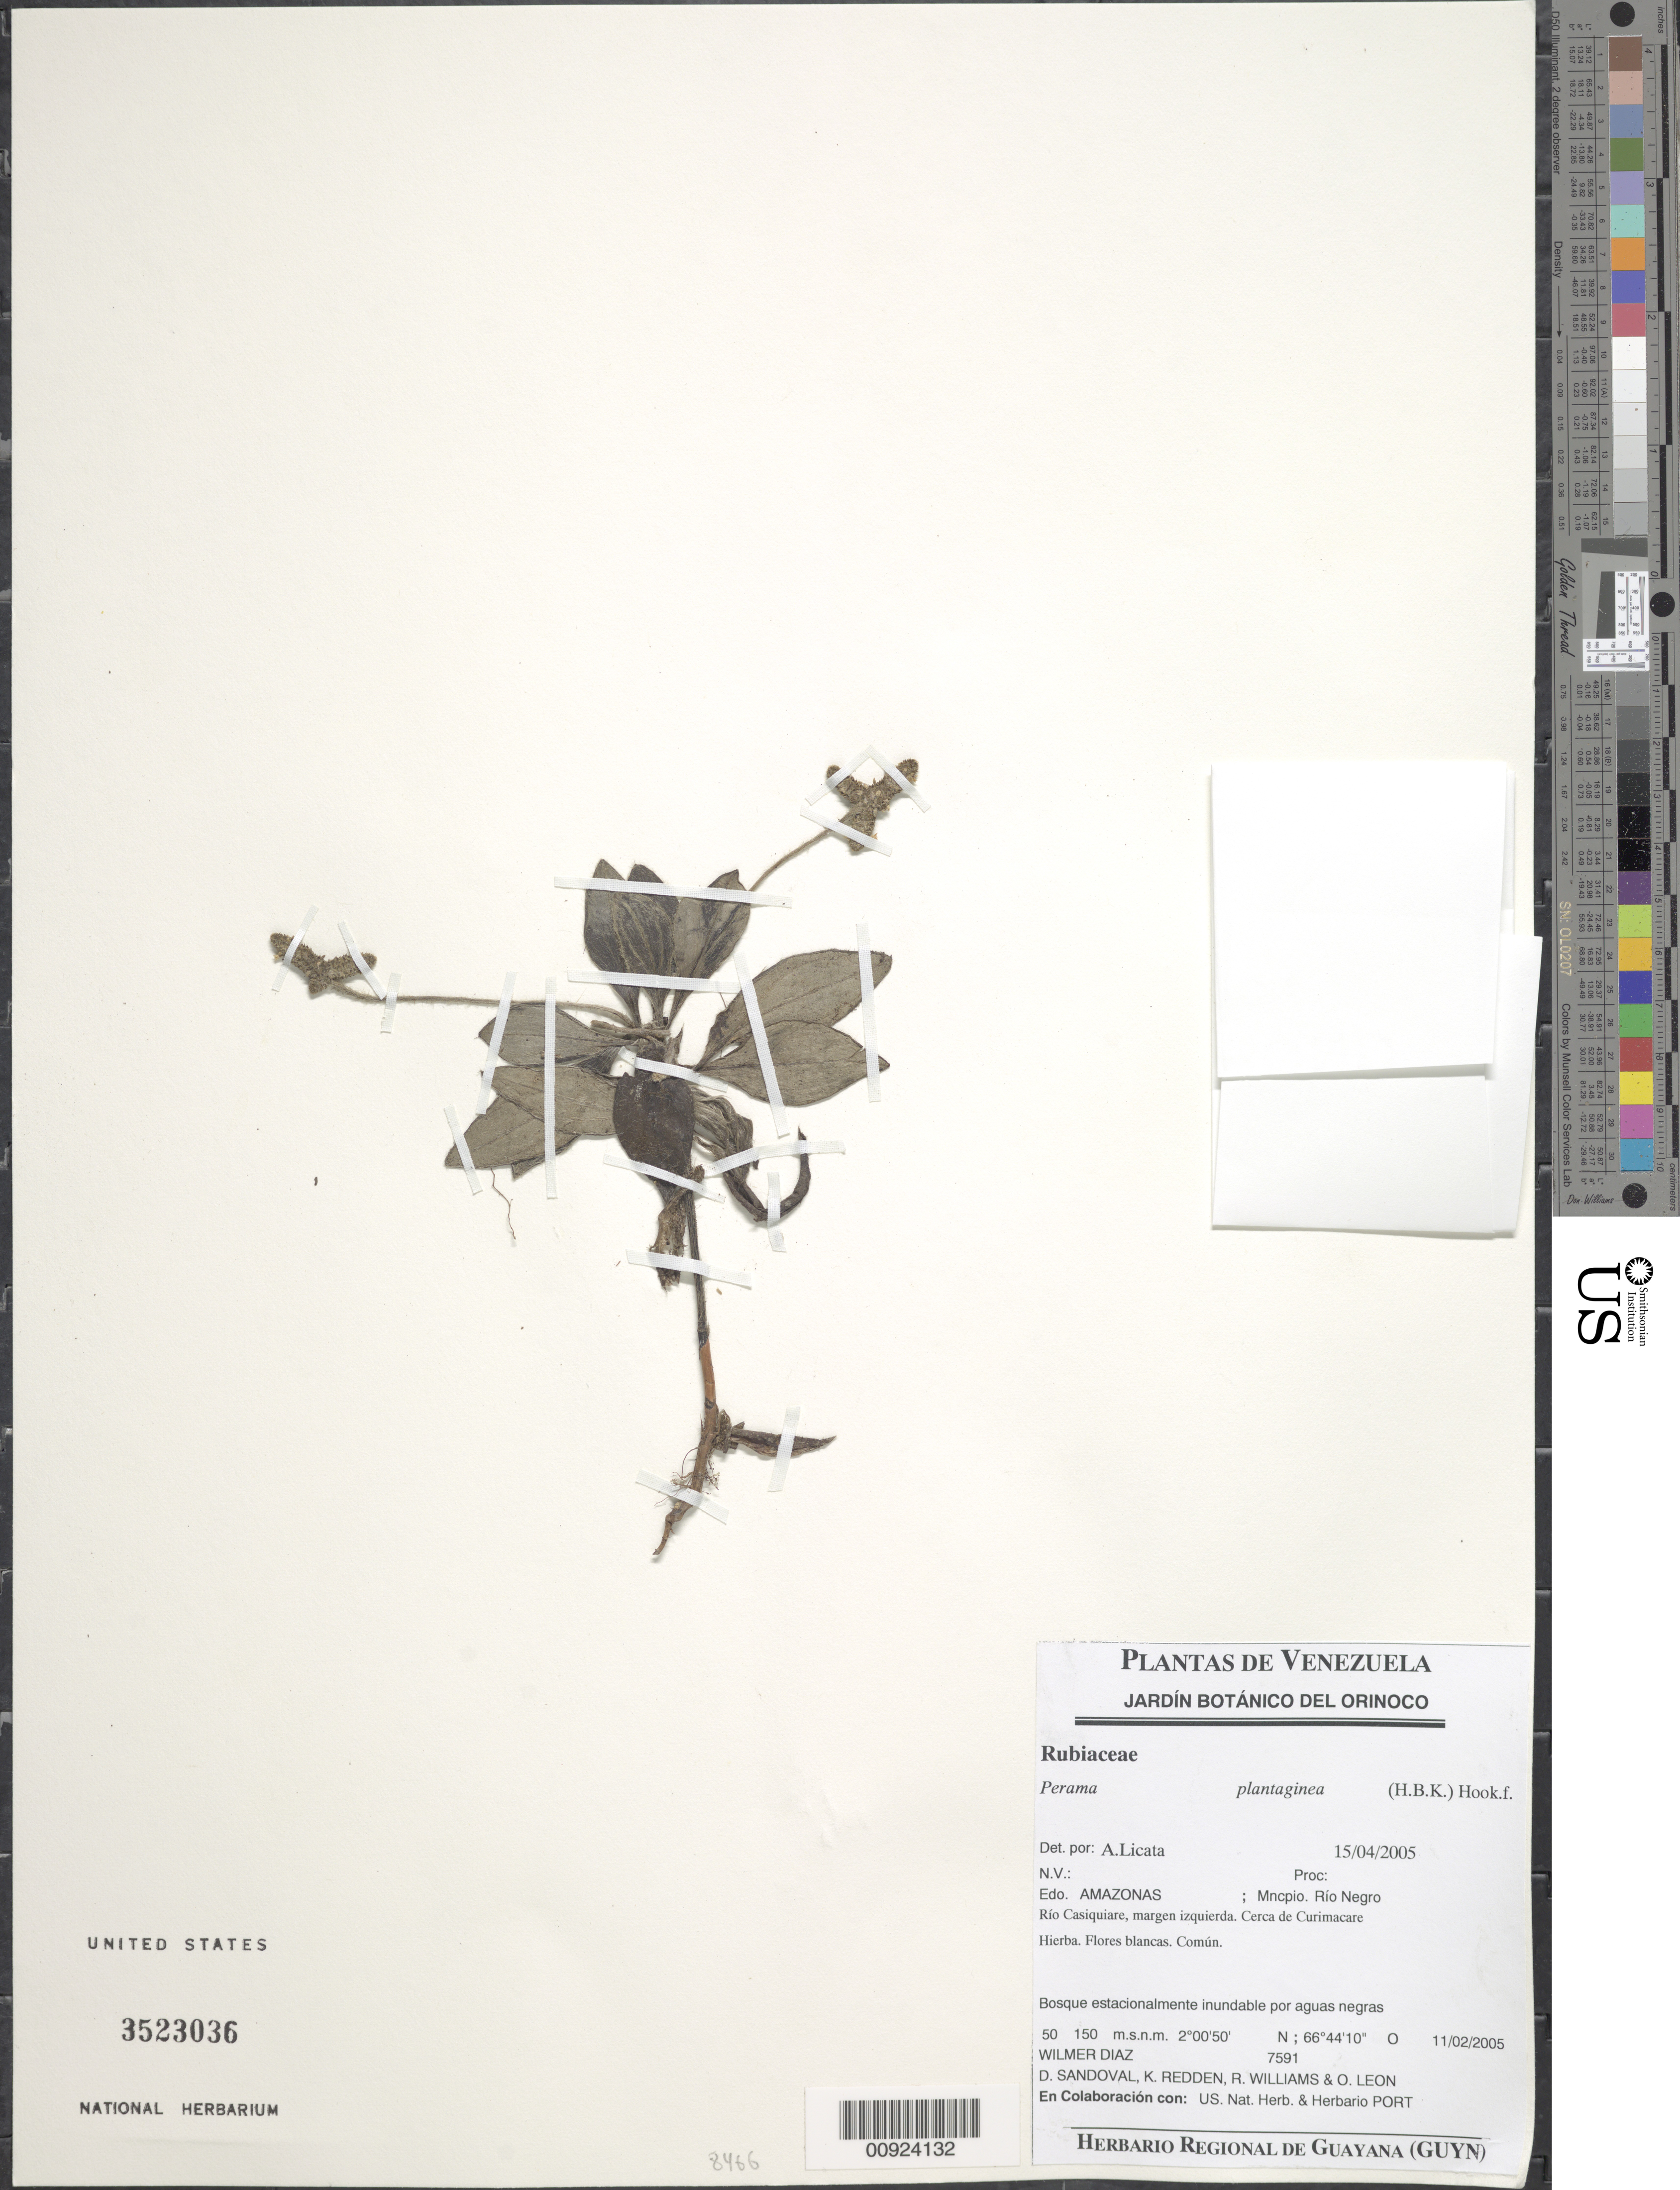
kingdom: Plantae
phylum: Tracheophyta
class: Magnoliopsida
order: Gentianales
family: Rubiaceae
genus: Perama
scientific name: Perama plantaginea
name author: (Kunth) Hook. f.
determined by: Licata, A., (PORT), Univ. Nac. Exp. de los Llanos Ezequiel Zamora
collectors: W. Díaz P., D. Sandoval, K. M. Redden, R. Williams & O. León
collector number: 7591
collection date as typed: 11-Feb-05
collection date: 2005-02-11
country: Venezuela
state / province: Amazonas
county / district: Río Negro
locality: Río Casiquaire, margen izquierda, cerca de Caurimare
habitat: Bosque estacionalmente inundable por aguas negras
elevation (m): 50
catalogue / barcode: US 3523036